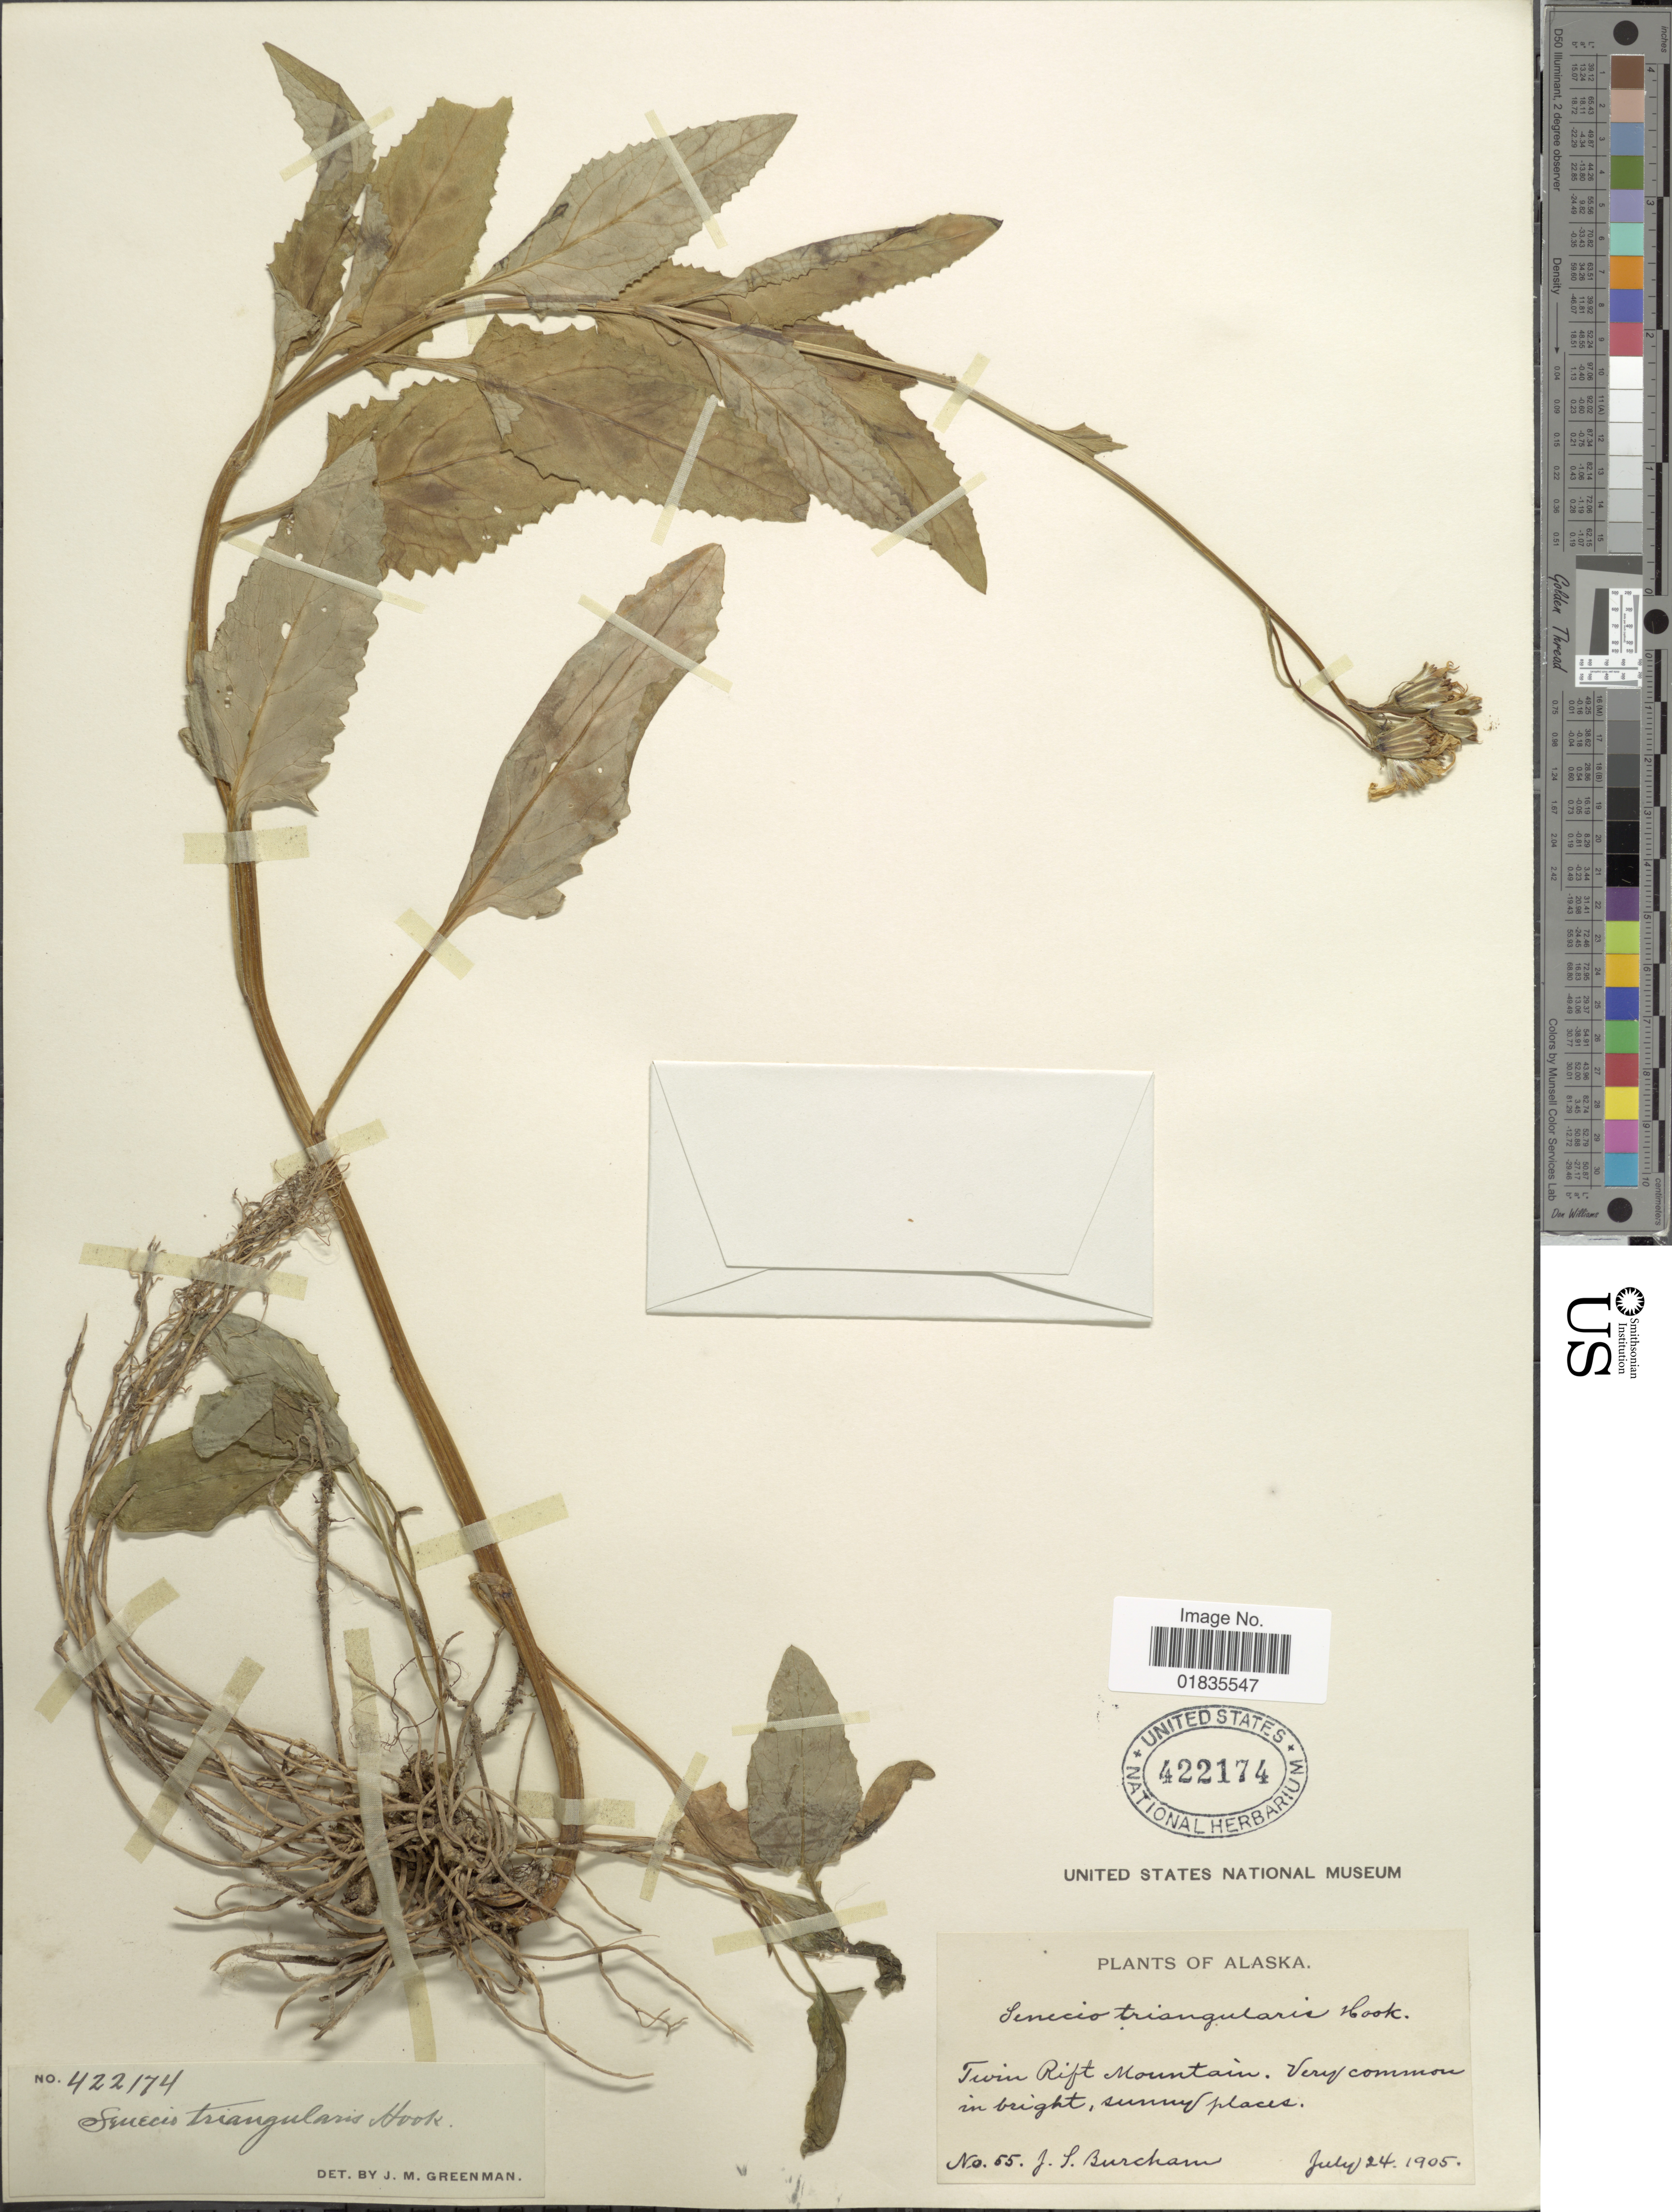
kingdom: Plantae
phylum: Tracheophyta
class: Magnoliopsida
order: Asterales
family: Asteraceae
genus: Senecio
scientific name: Senecio triangularis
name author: Hook.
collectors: J. Burcham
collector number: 55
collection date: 1905-07-24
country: United States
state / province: Alaska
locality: Twin Rift Mountain, very common in bright, sunny place.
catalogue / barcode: US 422174